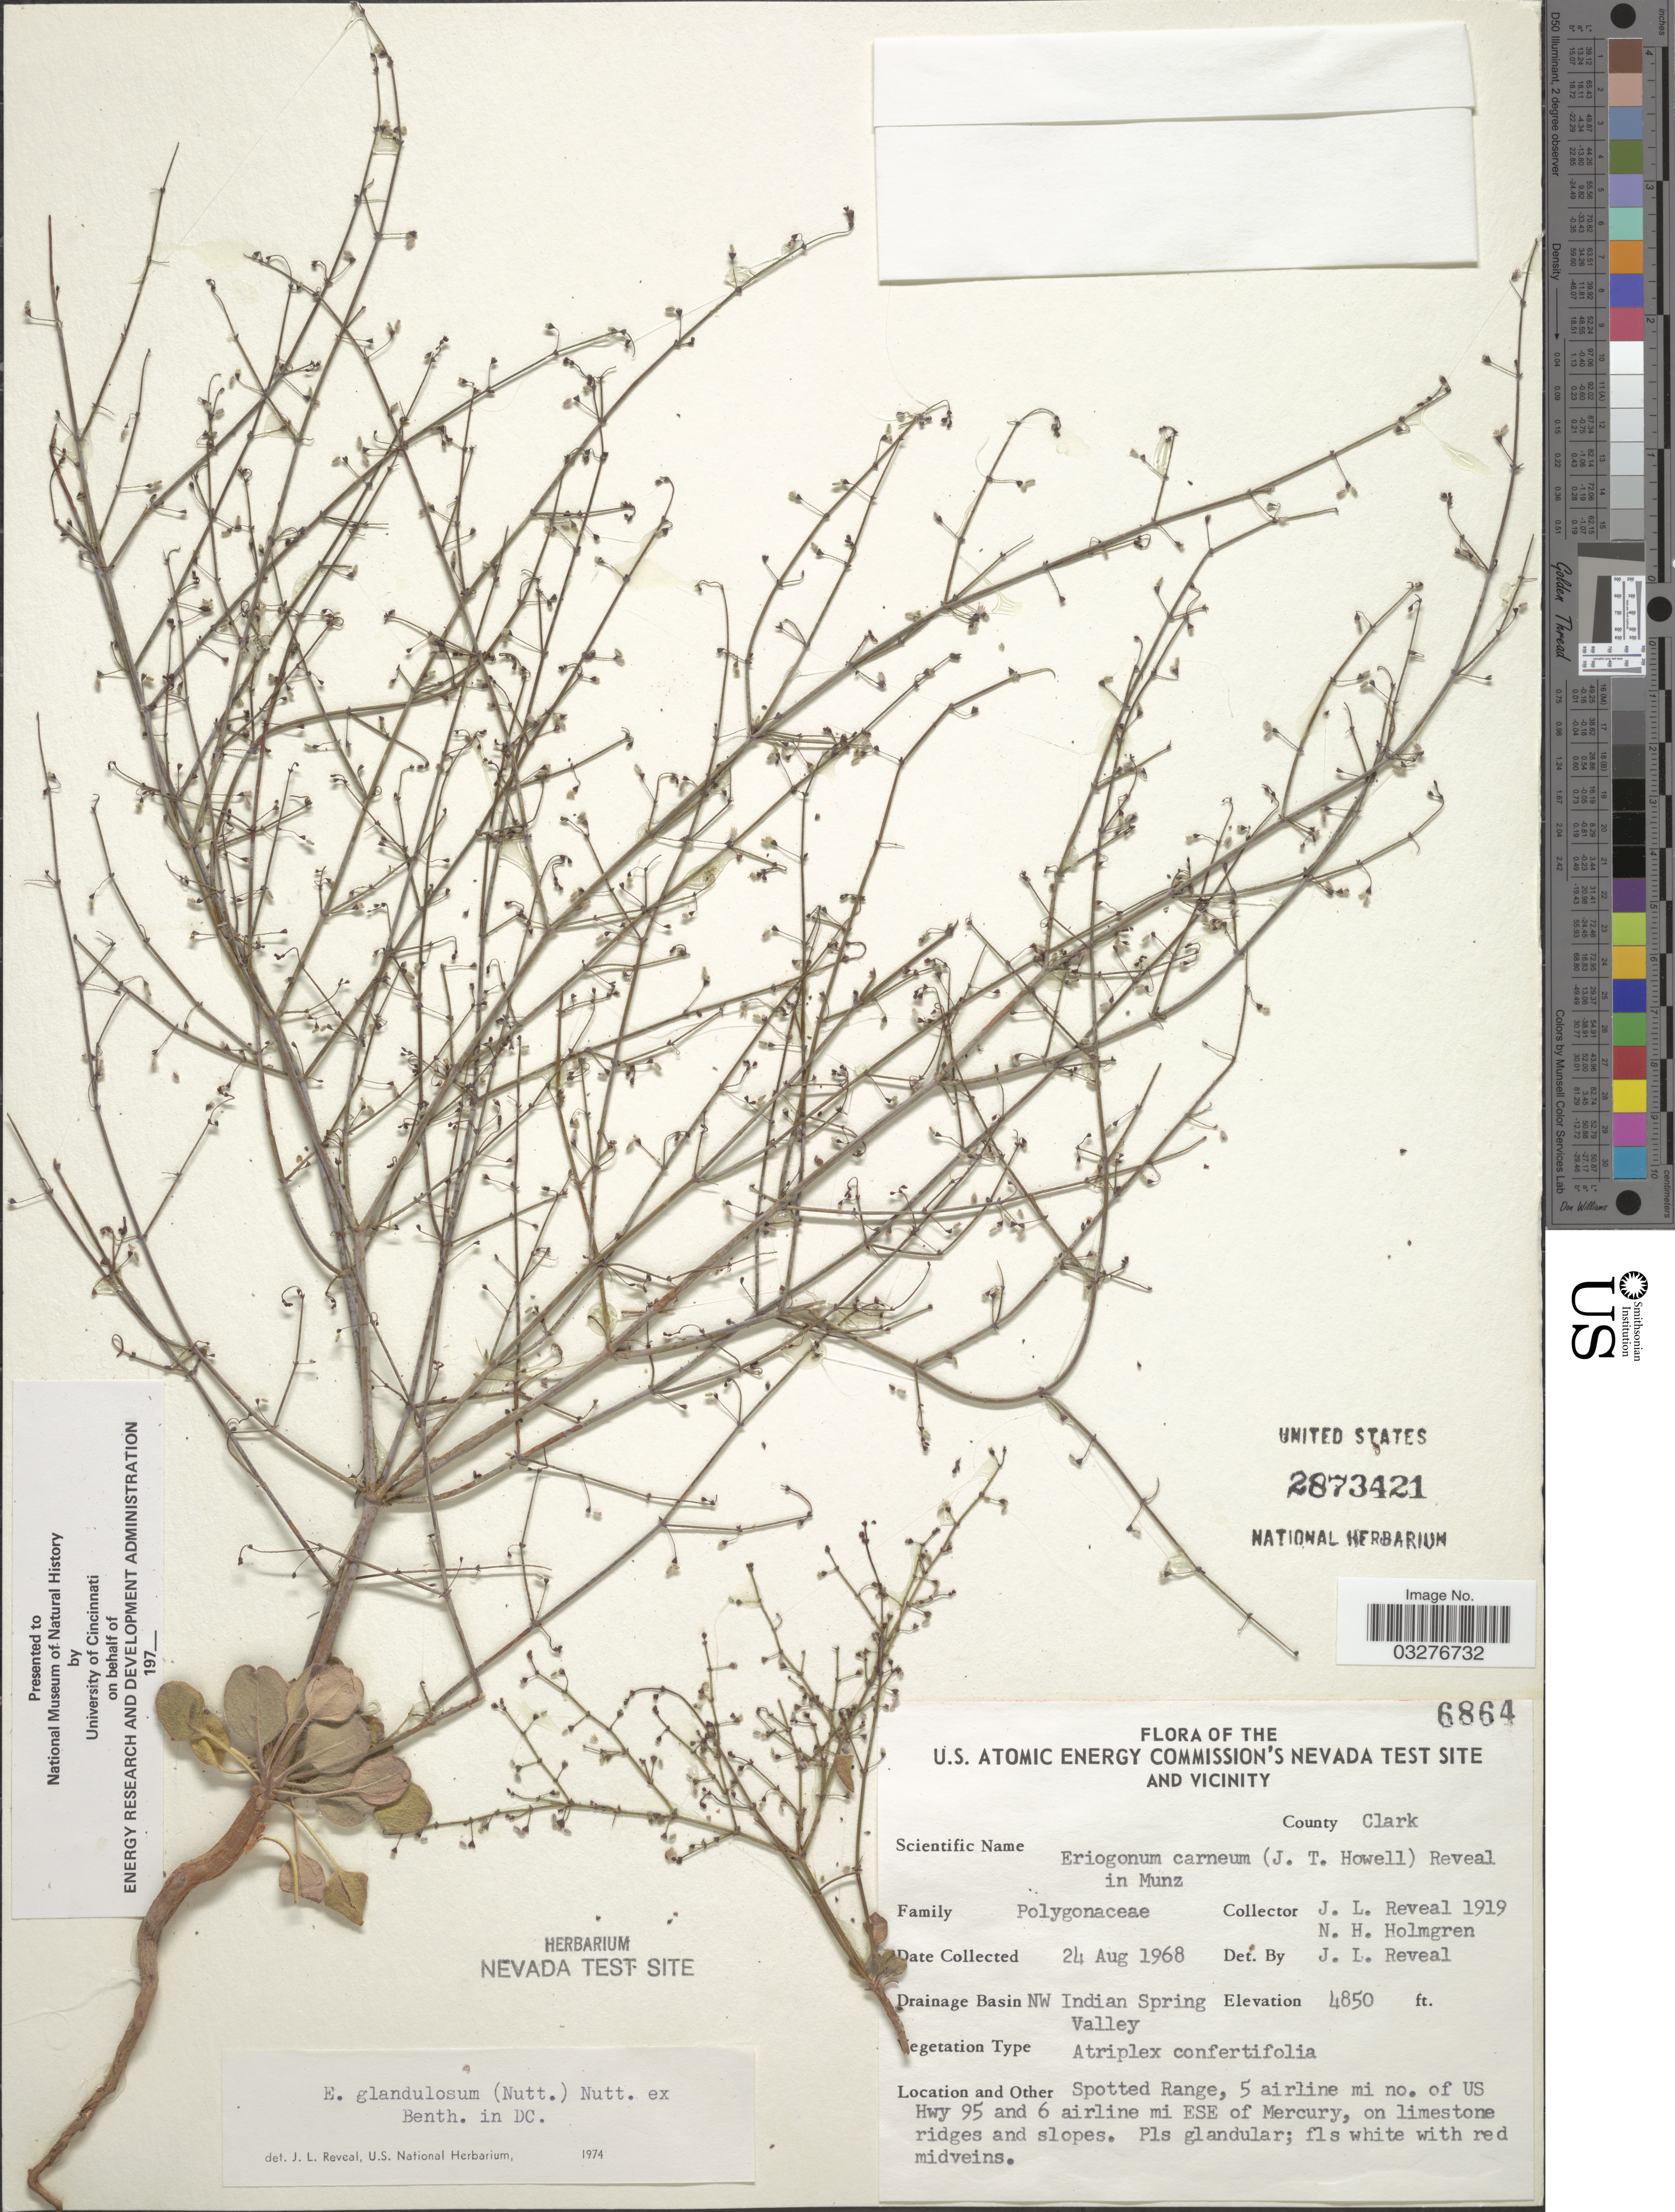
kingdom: Plantae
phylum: Tracheophyta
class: Magnoliopsida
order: Caryophyllales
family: Polygonaceae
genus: Eriogonum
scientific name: Eriogonum glandulosum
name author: (Nutt.) Nutt. ex Benth.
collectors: J. L. Reveal & N. H. Holmgren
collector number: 1919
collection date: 1968-08-24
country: United States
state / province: Nevada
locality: U. S. Atomic Energy Commission's Nevada Test Site and Vicinity. County Clark. Drainage Basin NW Indian Spring Valley. Spotted Range, 5 airline mi no. of US Hwy 95 and 6 airline mi ESE of Mercury.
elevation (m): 1478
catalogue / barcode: US 2873421